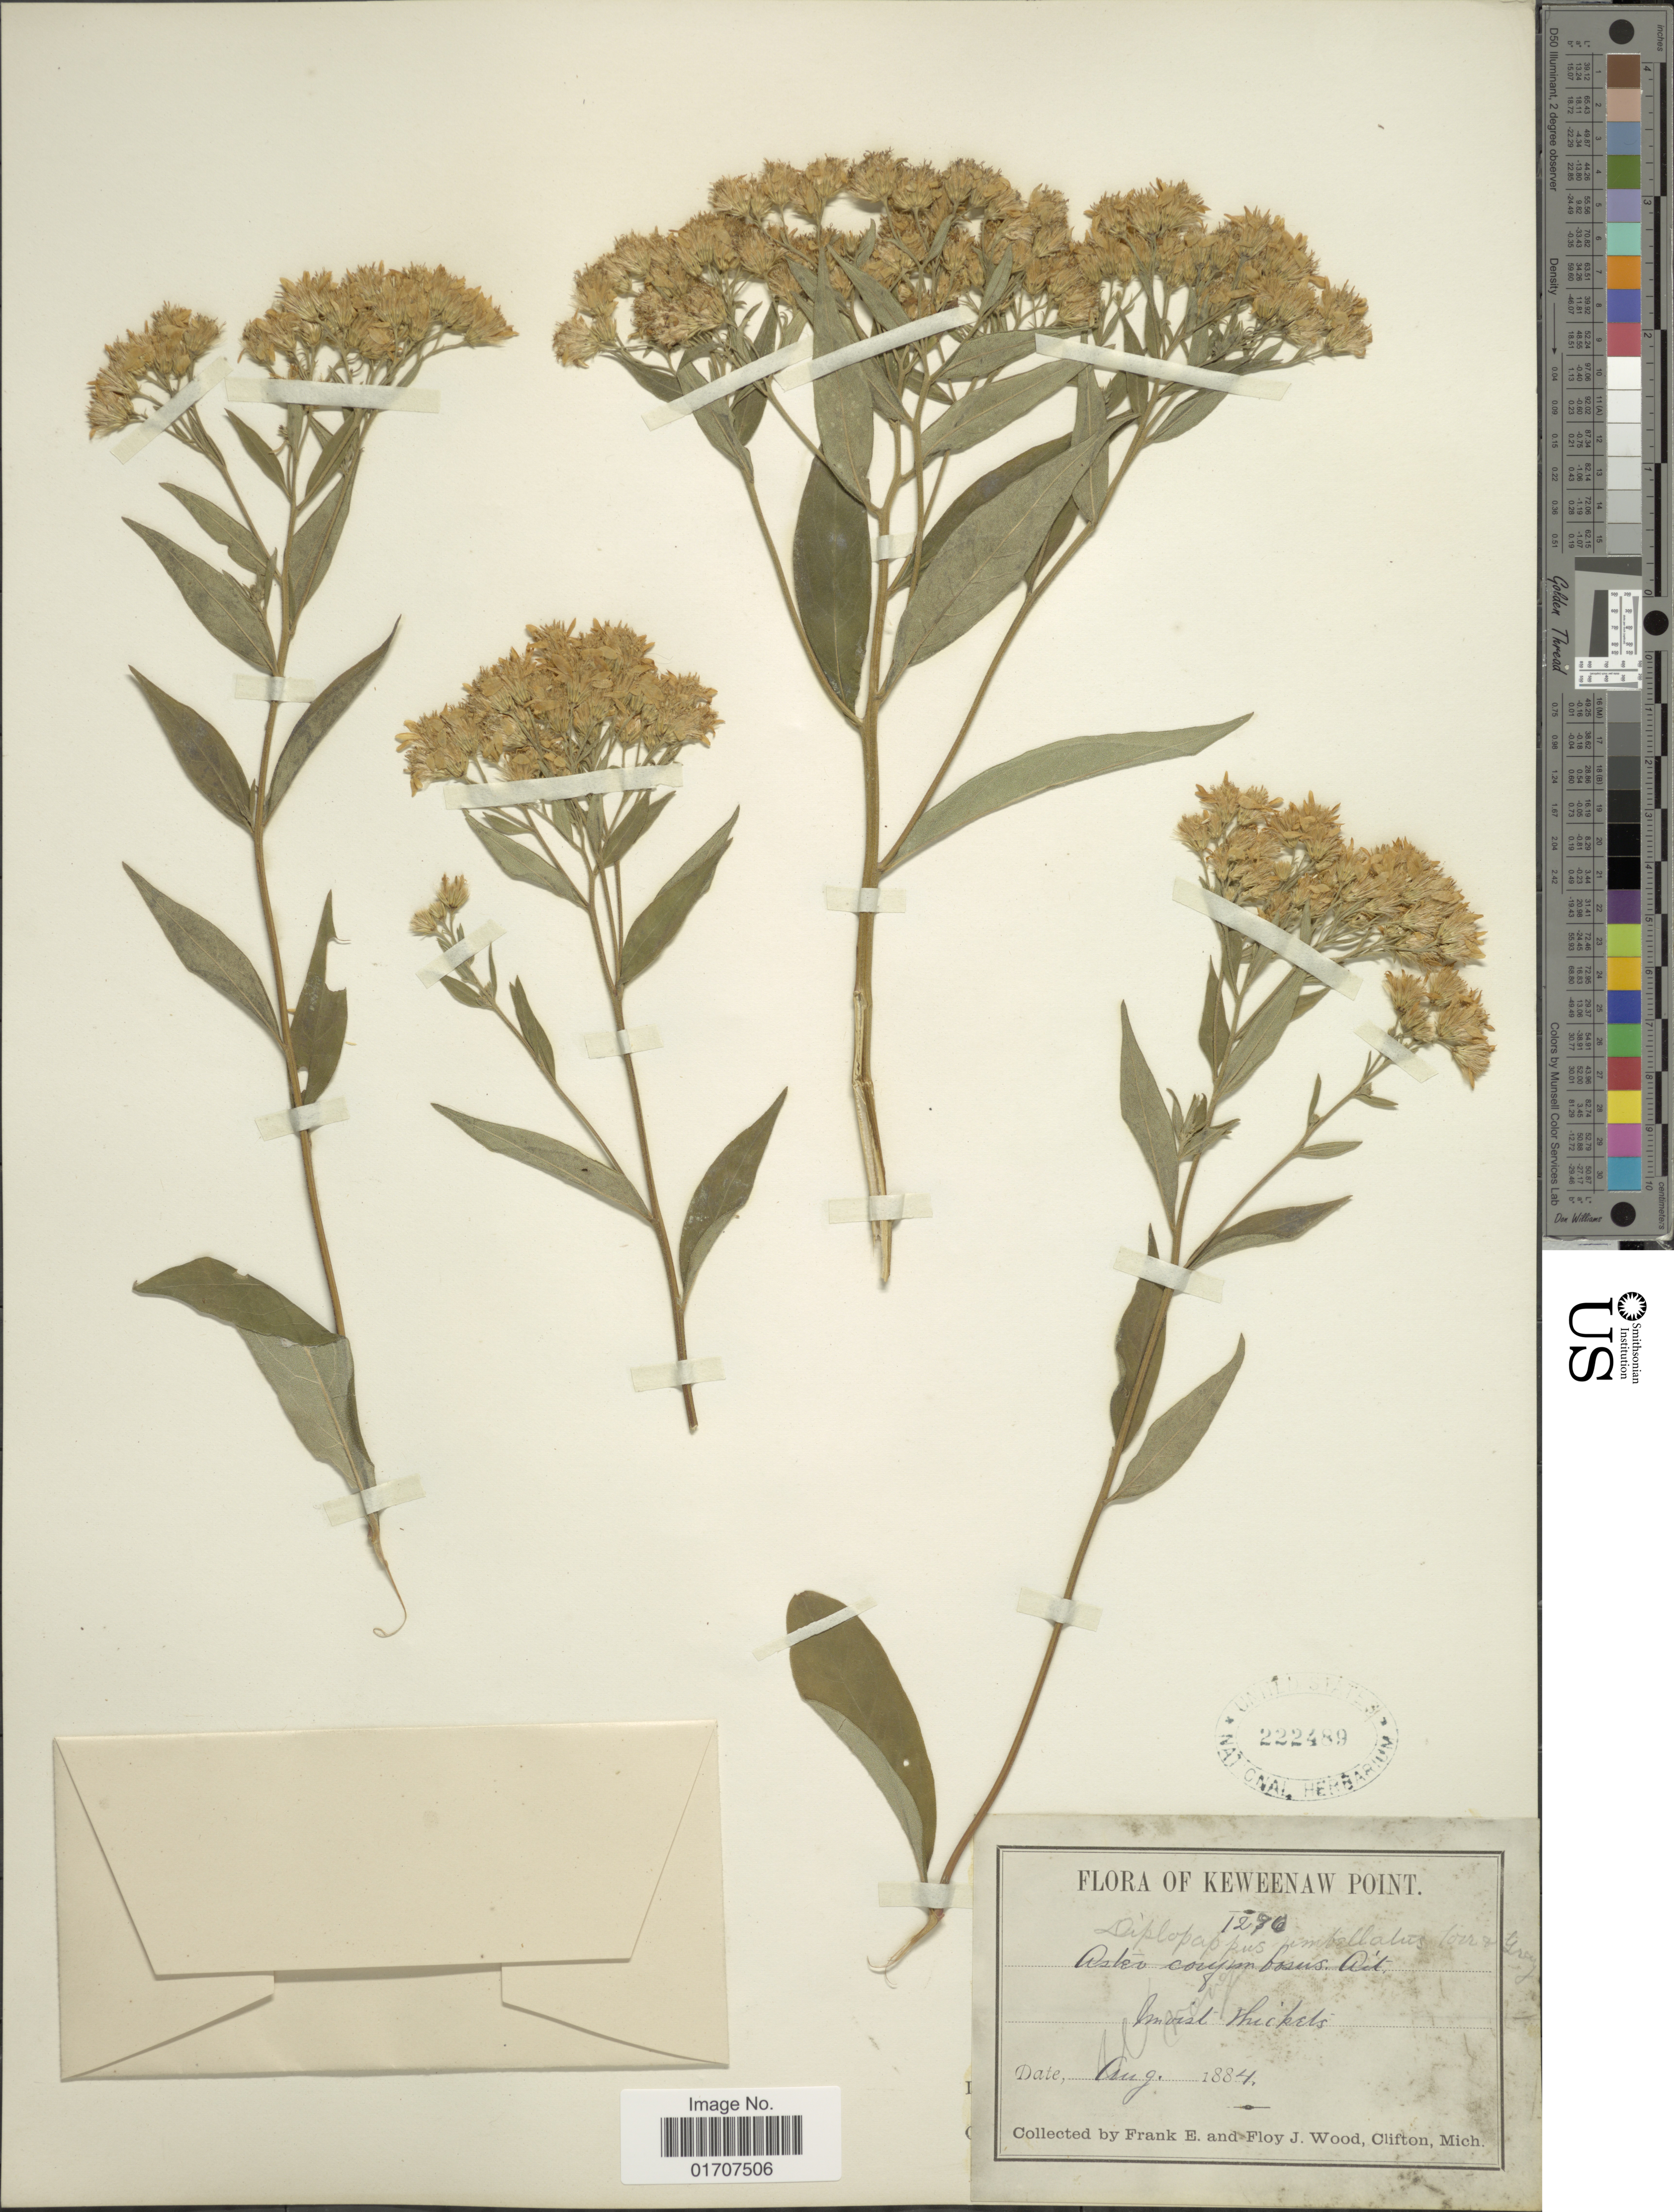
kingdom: Plantae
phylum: Tracheophyta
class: Magnoliopsida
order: Asterales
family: Asteraceae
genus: Doellingeria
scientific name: Doellingeria umbellata var. pubens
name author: (A. Gray) Britton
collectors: F. Wood & F. Wood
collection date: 1884-08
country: United States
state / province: Michigan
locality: Keweenaw Point, moist thickets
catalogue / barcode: US 222489